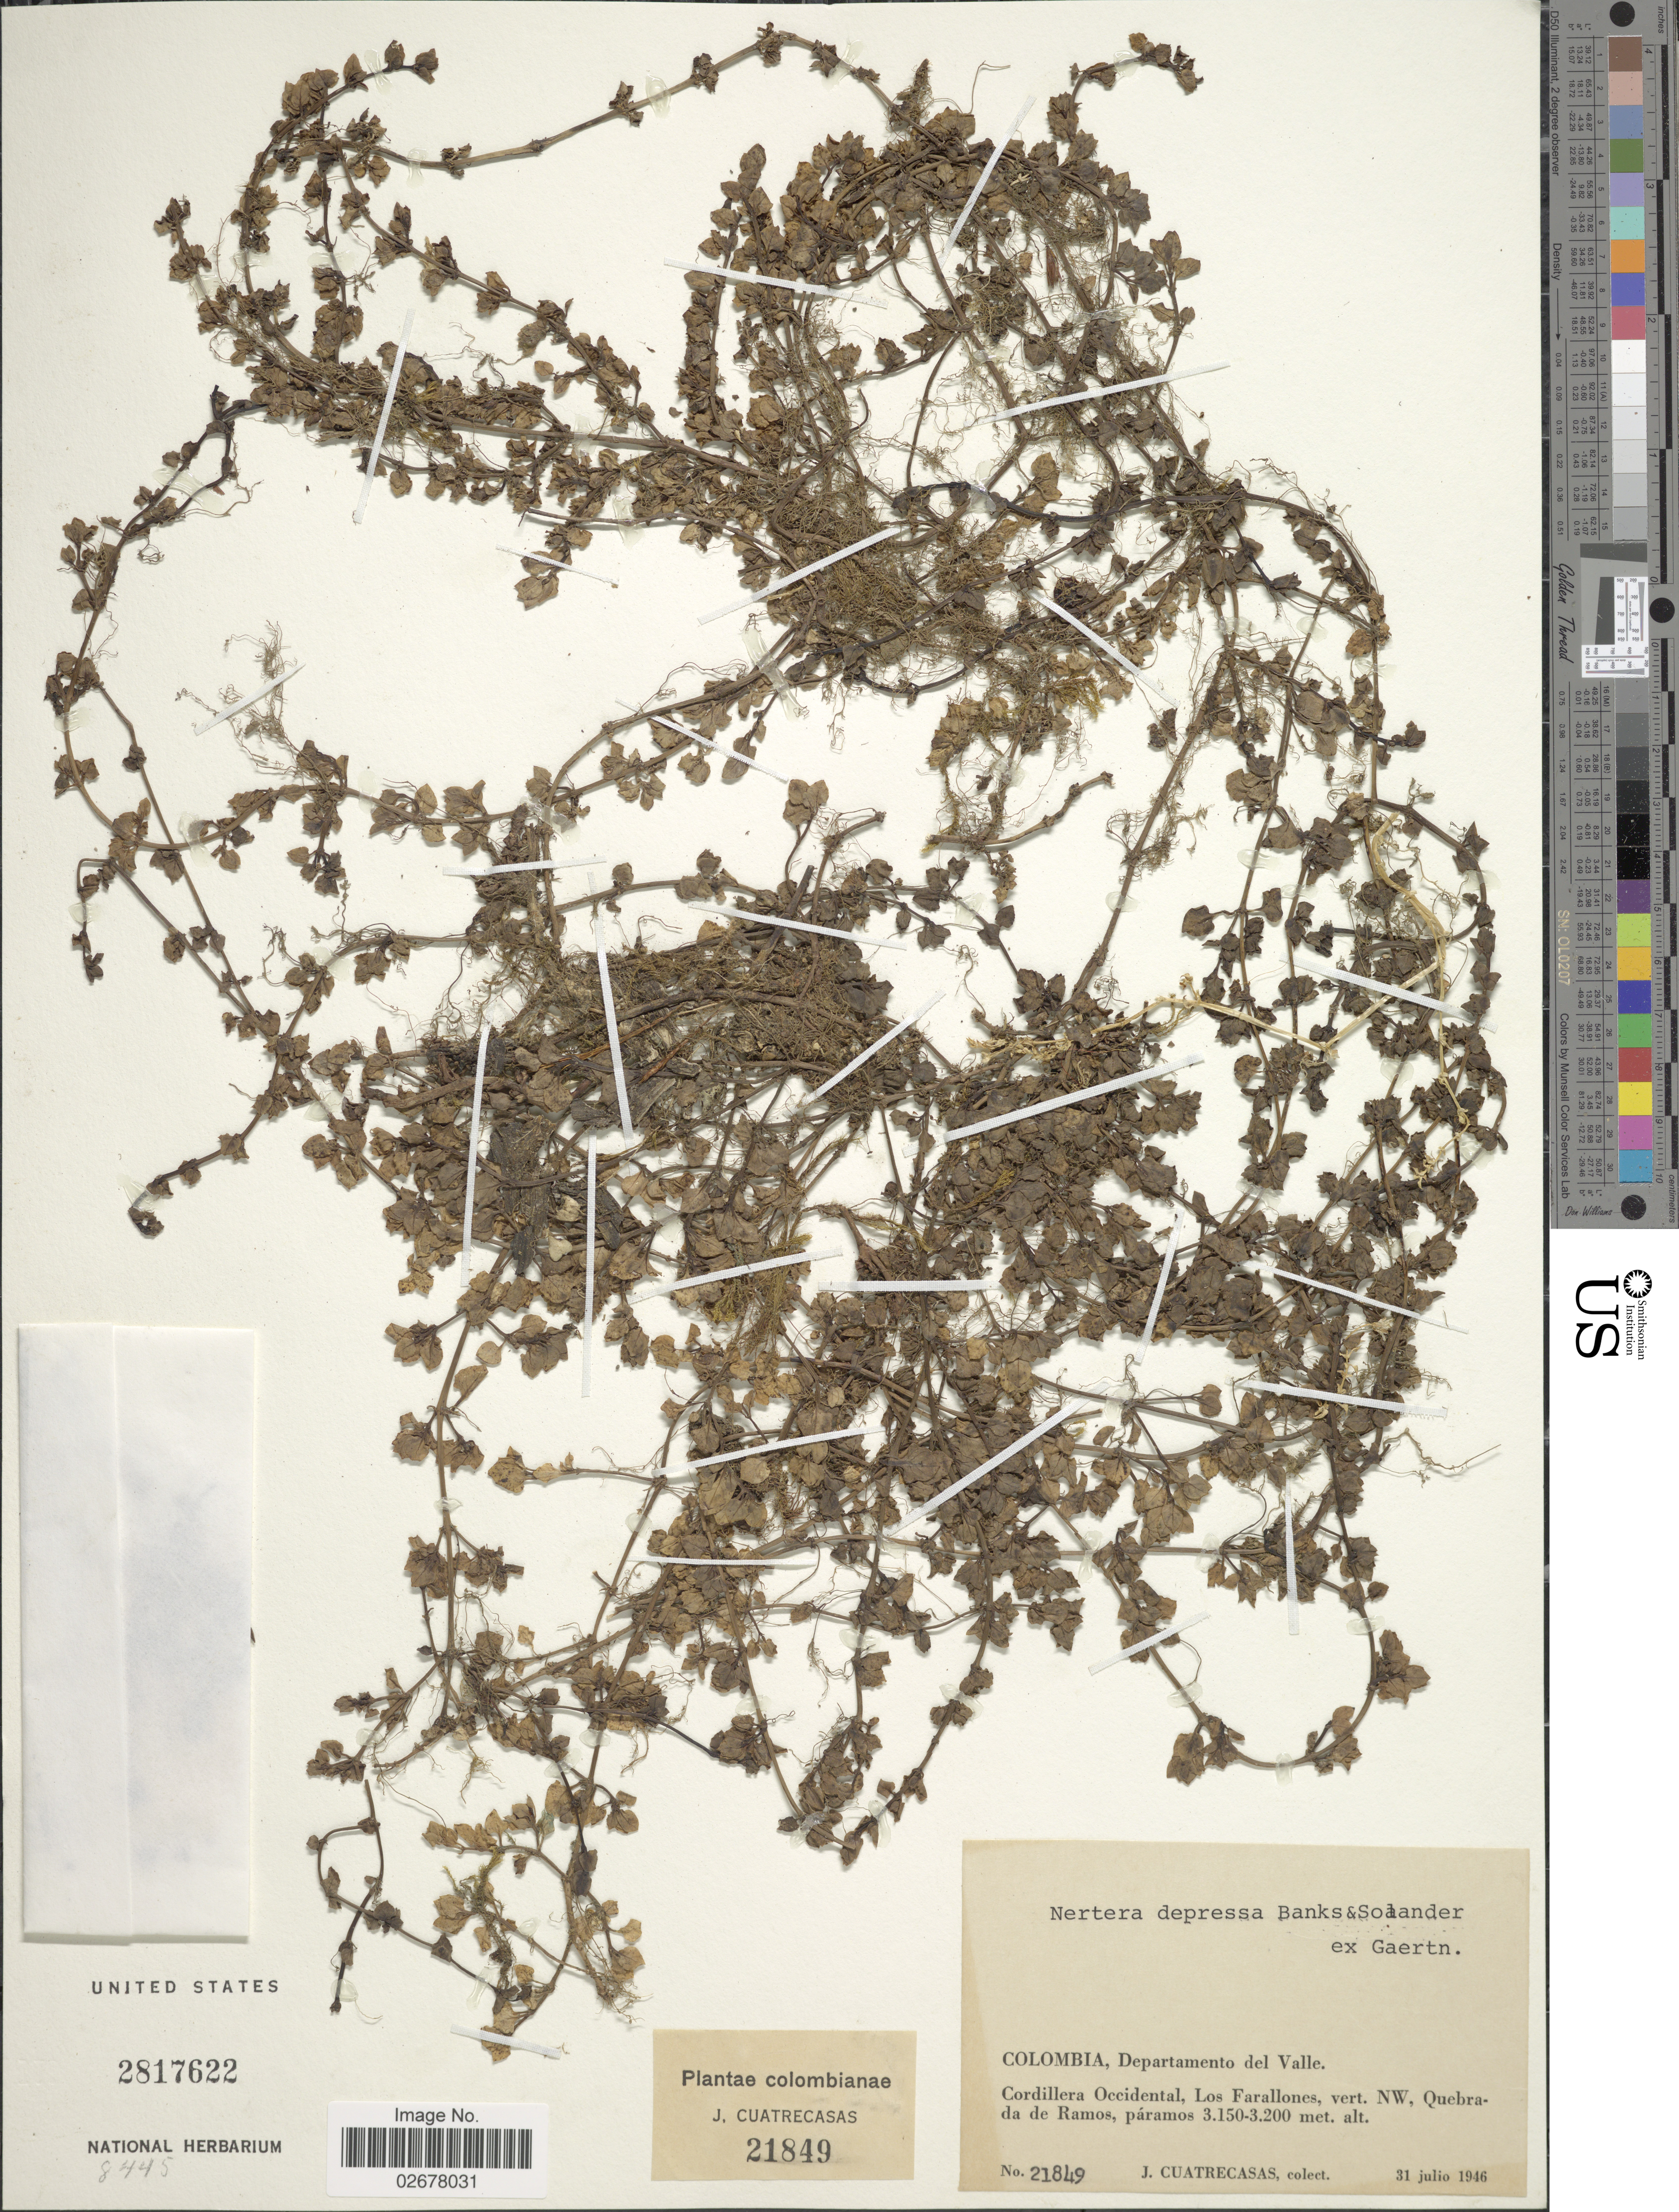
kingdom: Plantae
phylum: Tracheophyta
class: Magnoliopsida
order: Gentianales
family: Rubiaceae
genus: Nertera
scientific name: Nertera depressa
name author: Banks & Sol. ex Gaertn.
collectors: J. Cuatrecasas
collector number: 21849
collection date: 1946-07-31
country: Colombia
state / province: Valle del Cauca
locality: Departamento del Valle, Cordillera Occidental, Los Farallones, vert. NW, Quebrada de Ramos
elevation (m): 3150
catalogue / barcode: US 2817622